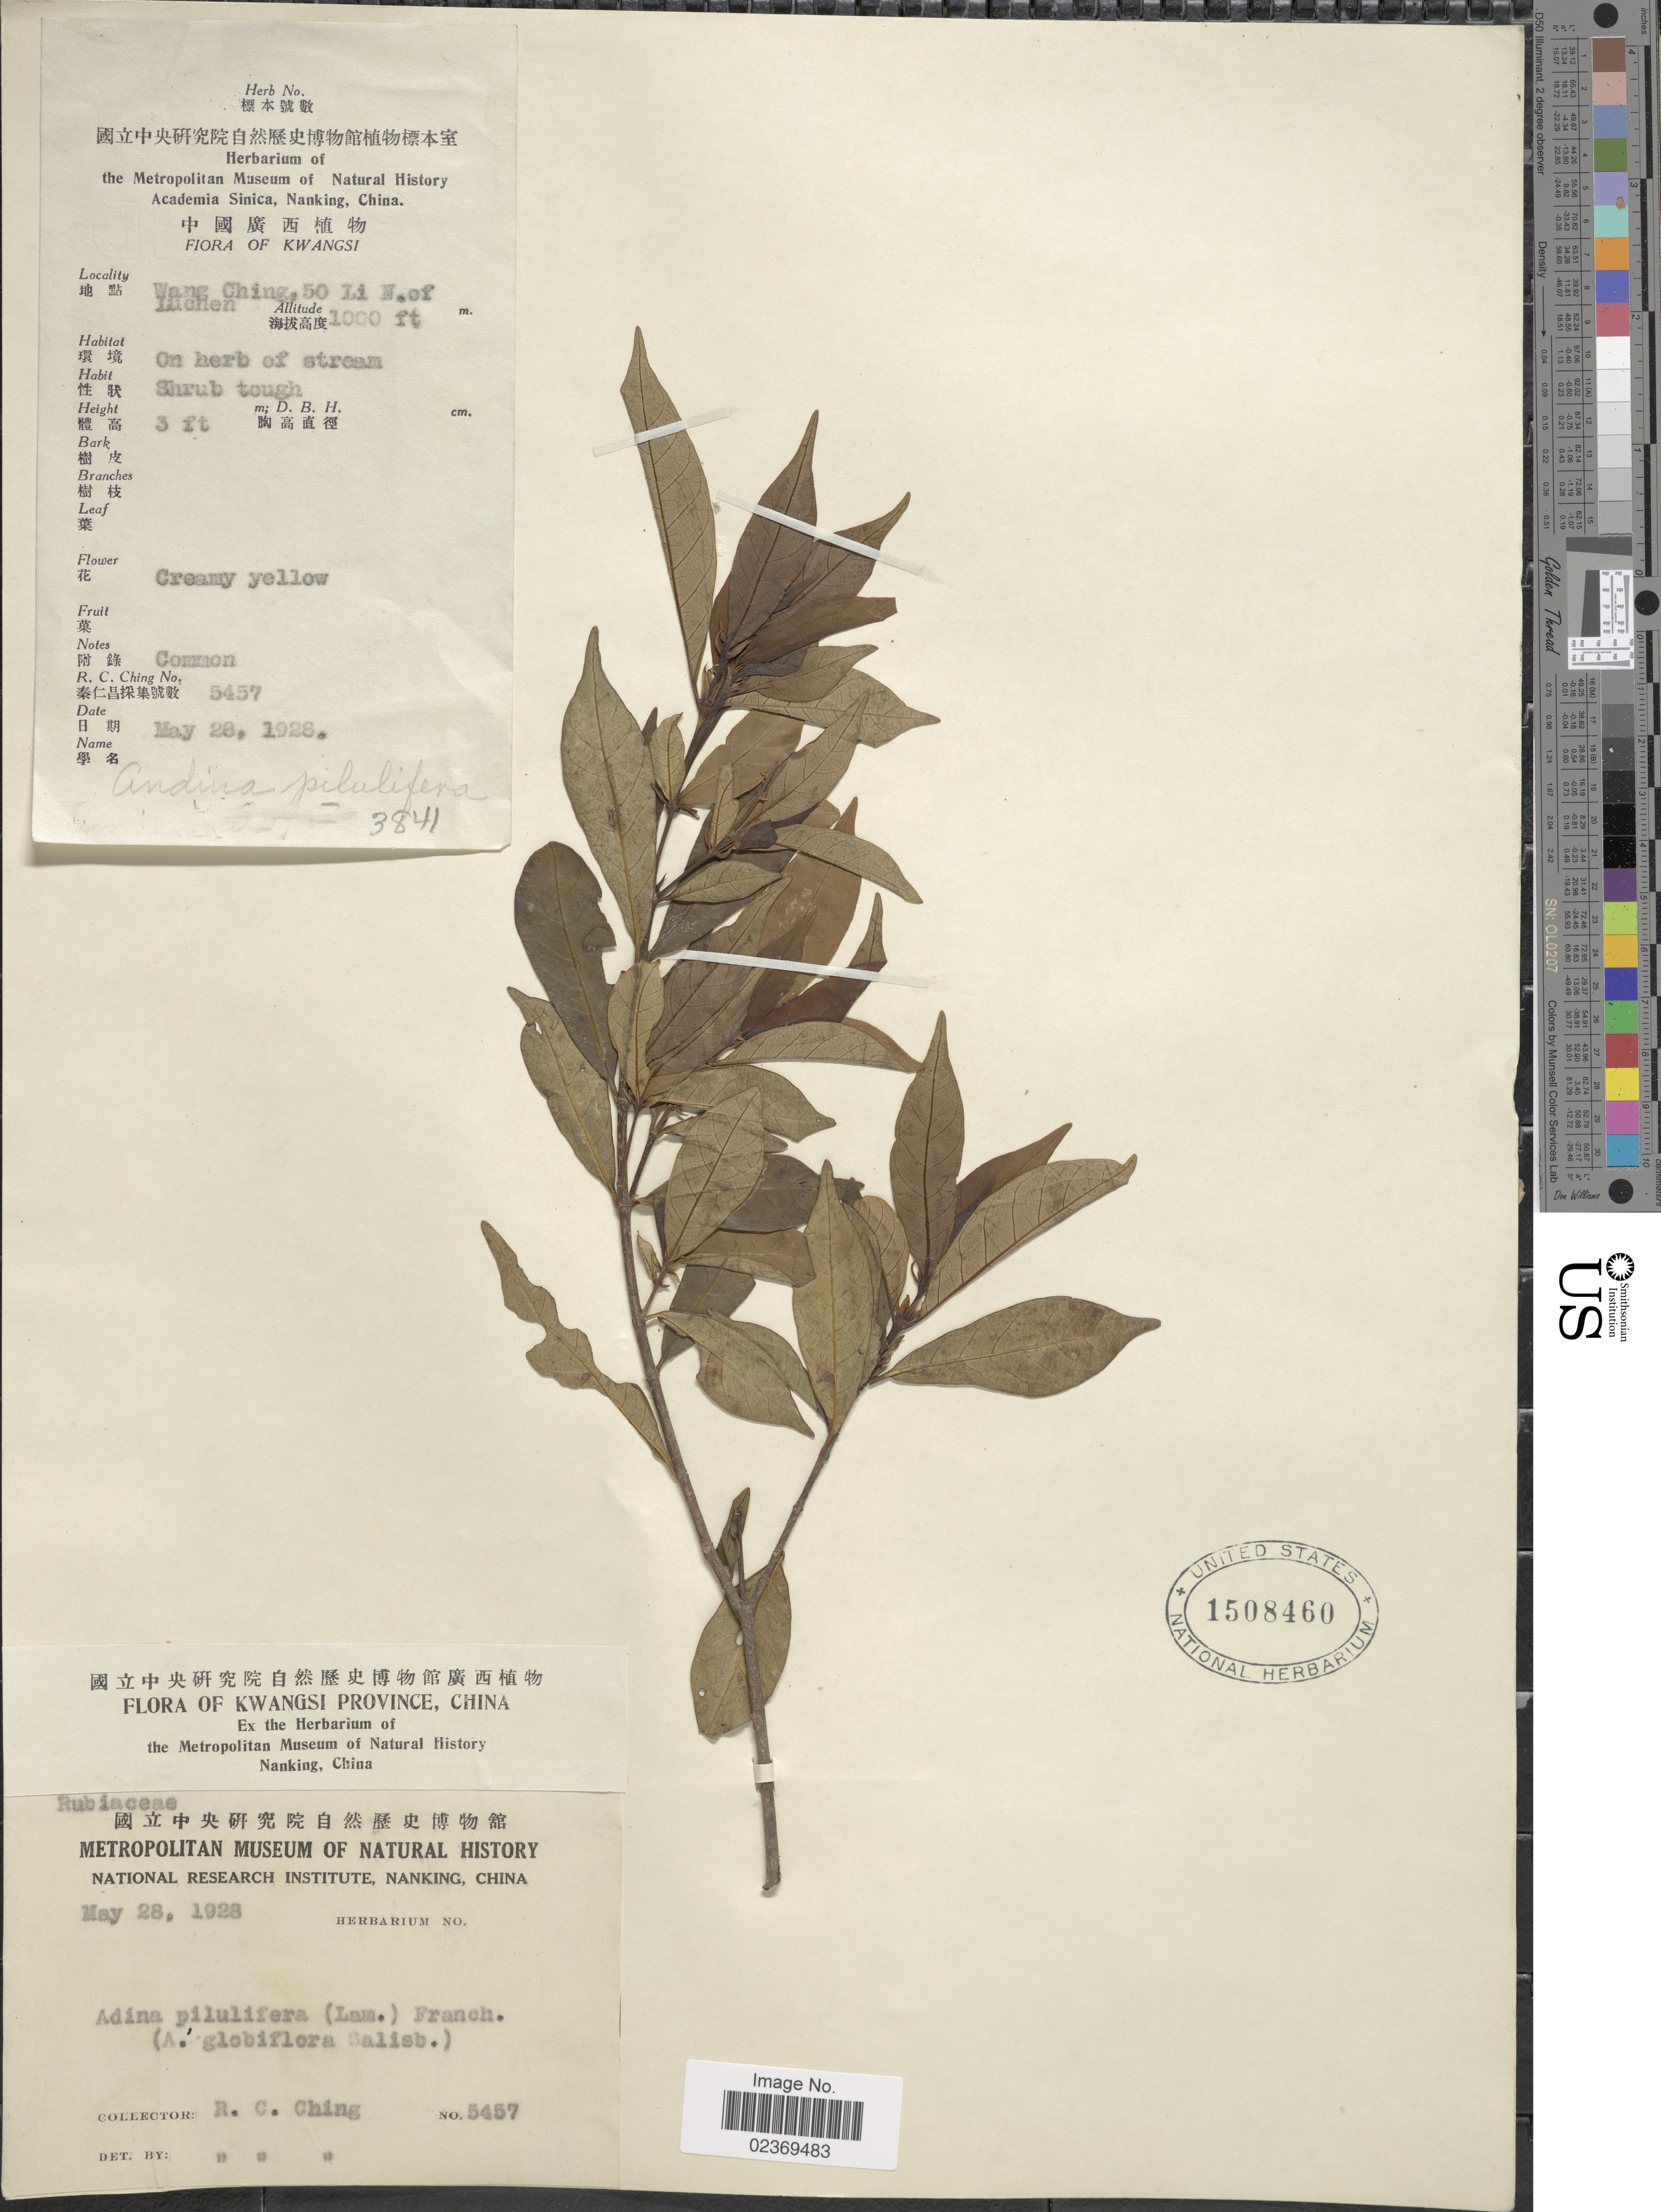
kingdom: Plantae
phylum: Tracheophyta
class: Magnoliopsida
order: Gentianales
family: Rubiaceae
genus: Adina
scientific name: Adina pilulifera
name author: (Lam.) Franch. & Drake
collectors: R. C. Ching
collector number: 5457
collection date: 1928-05-28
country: China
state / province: Guangxi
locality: Kwangsi Province, Wang Ching, 50 Li N. of Luchen, on herb of stream.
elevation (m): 305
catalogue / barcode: US 1508460